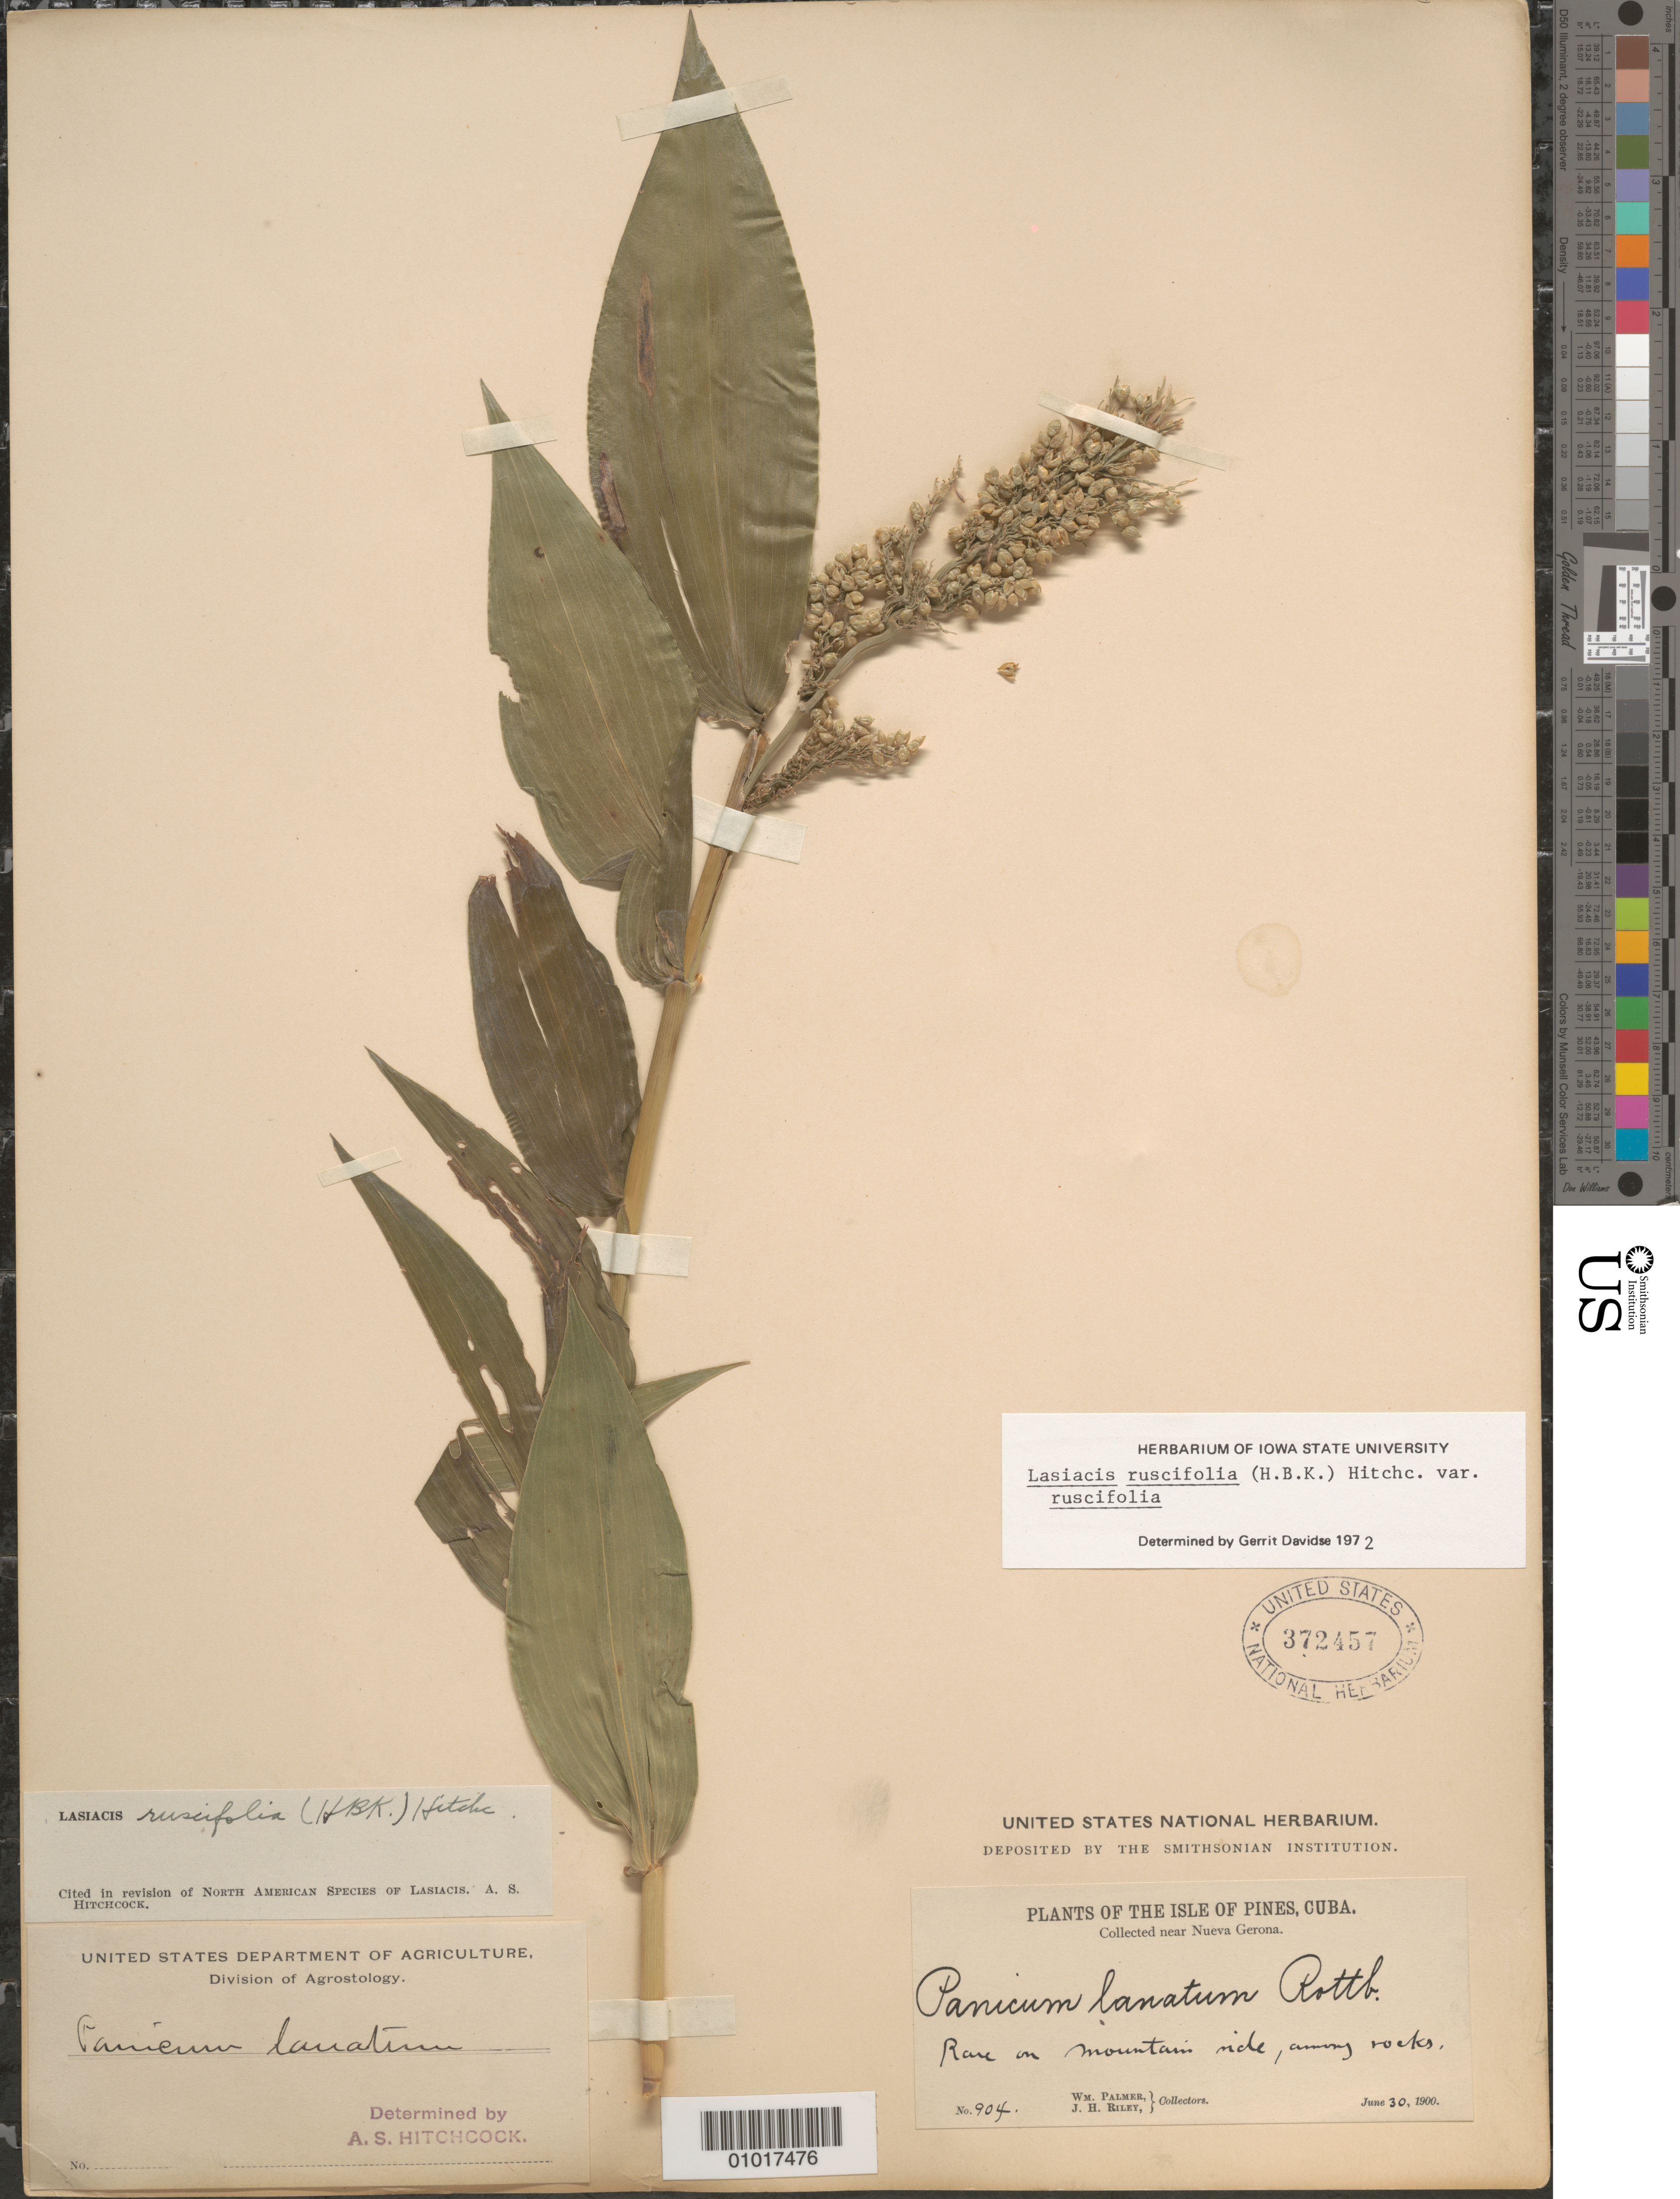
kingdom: Plantae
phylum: Tracheophyta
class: Liliopsida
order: Poales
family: Poaceae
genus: Lasiacis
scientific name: Lasiacis ruscifolia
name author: (Kunth) Hitchc.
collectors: W. Palmer & J. H. Riley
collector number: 904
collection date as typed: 30 Jun 1900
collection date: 1900-06-30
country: Cuba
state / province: Isla de la Juventud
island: Isla de la Juventud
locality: [Isle of Pines], Near Nueva Gerona, Rare on mountain side, among rocks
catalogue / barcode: US 372457